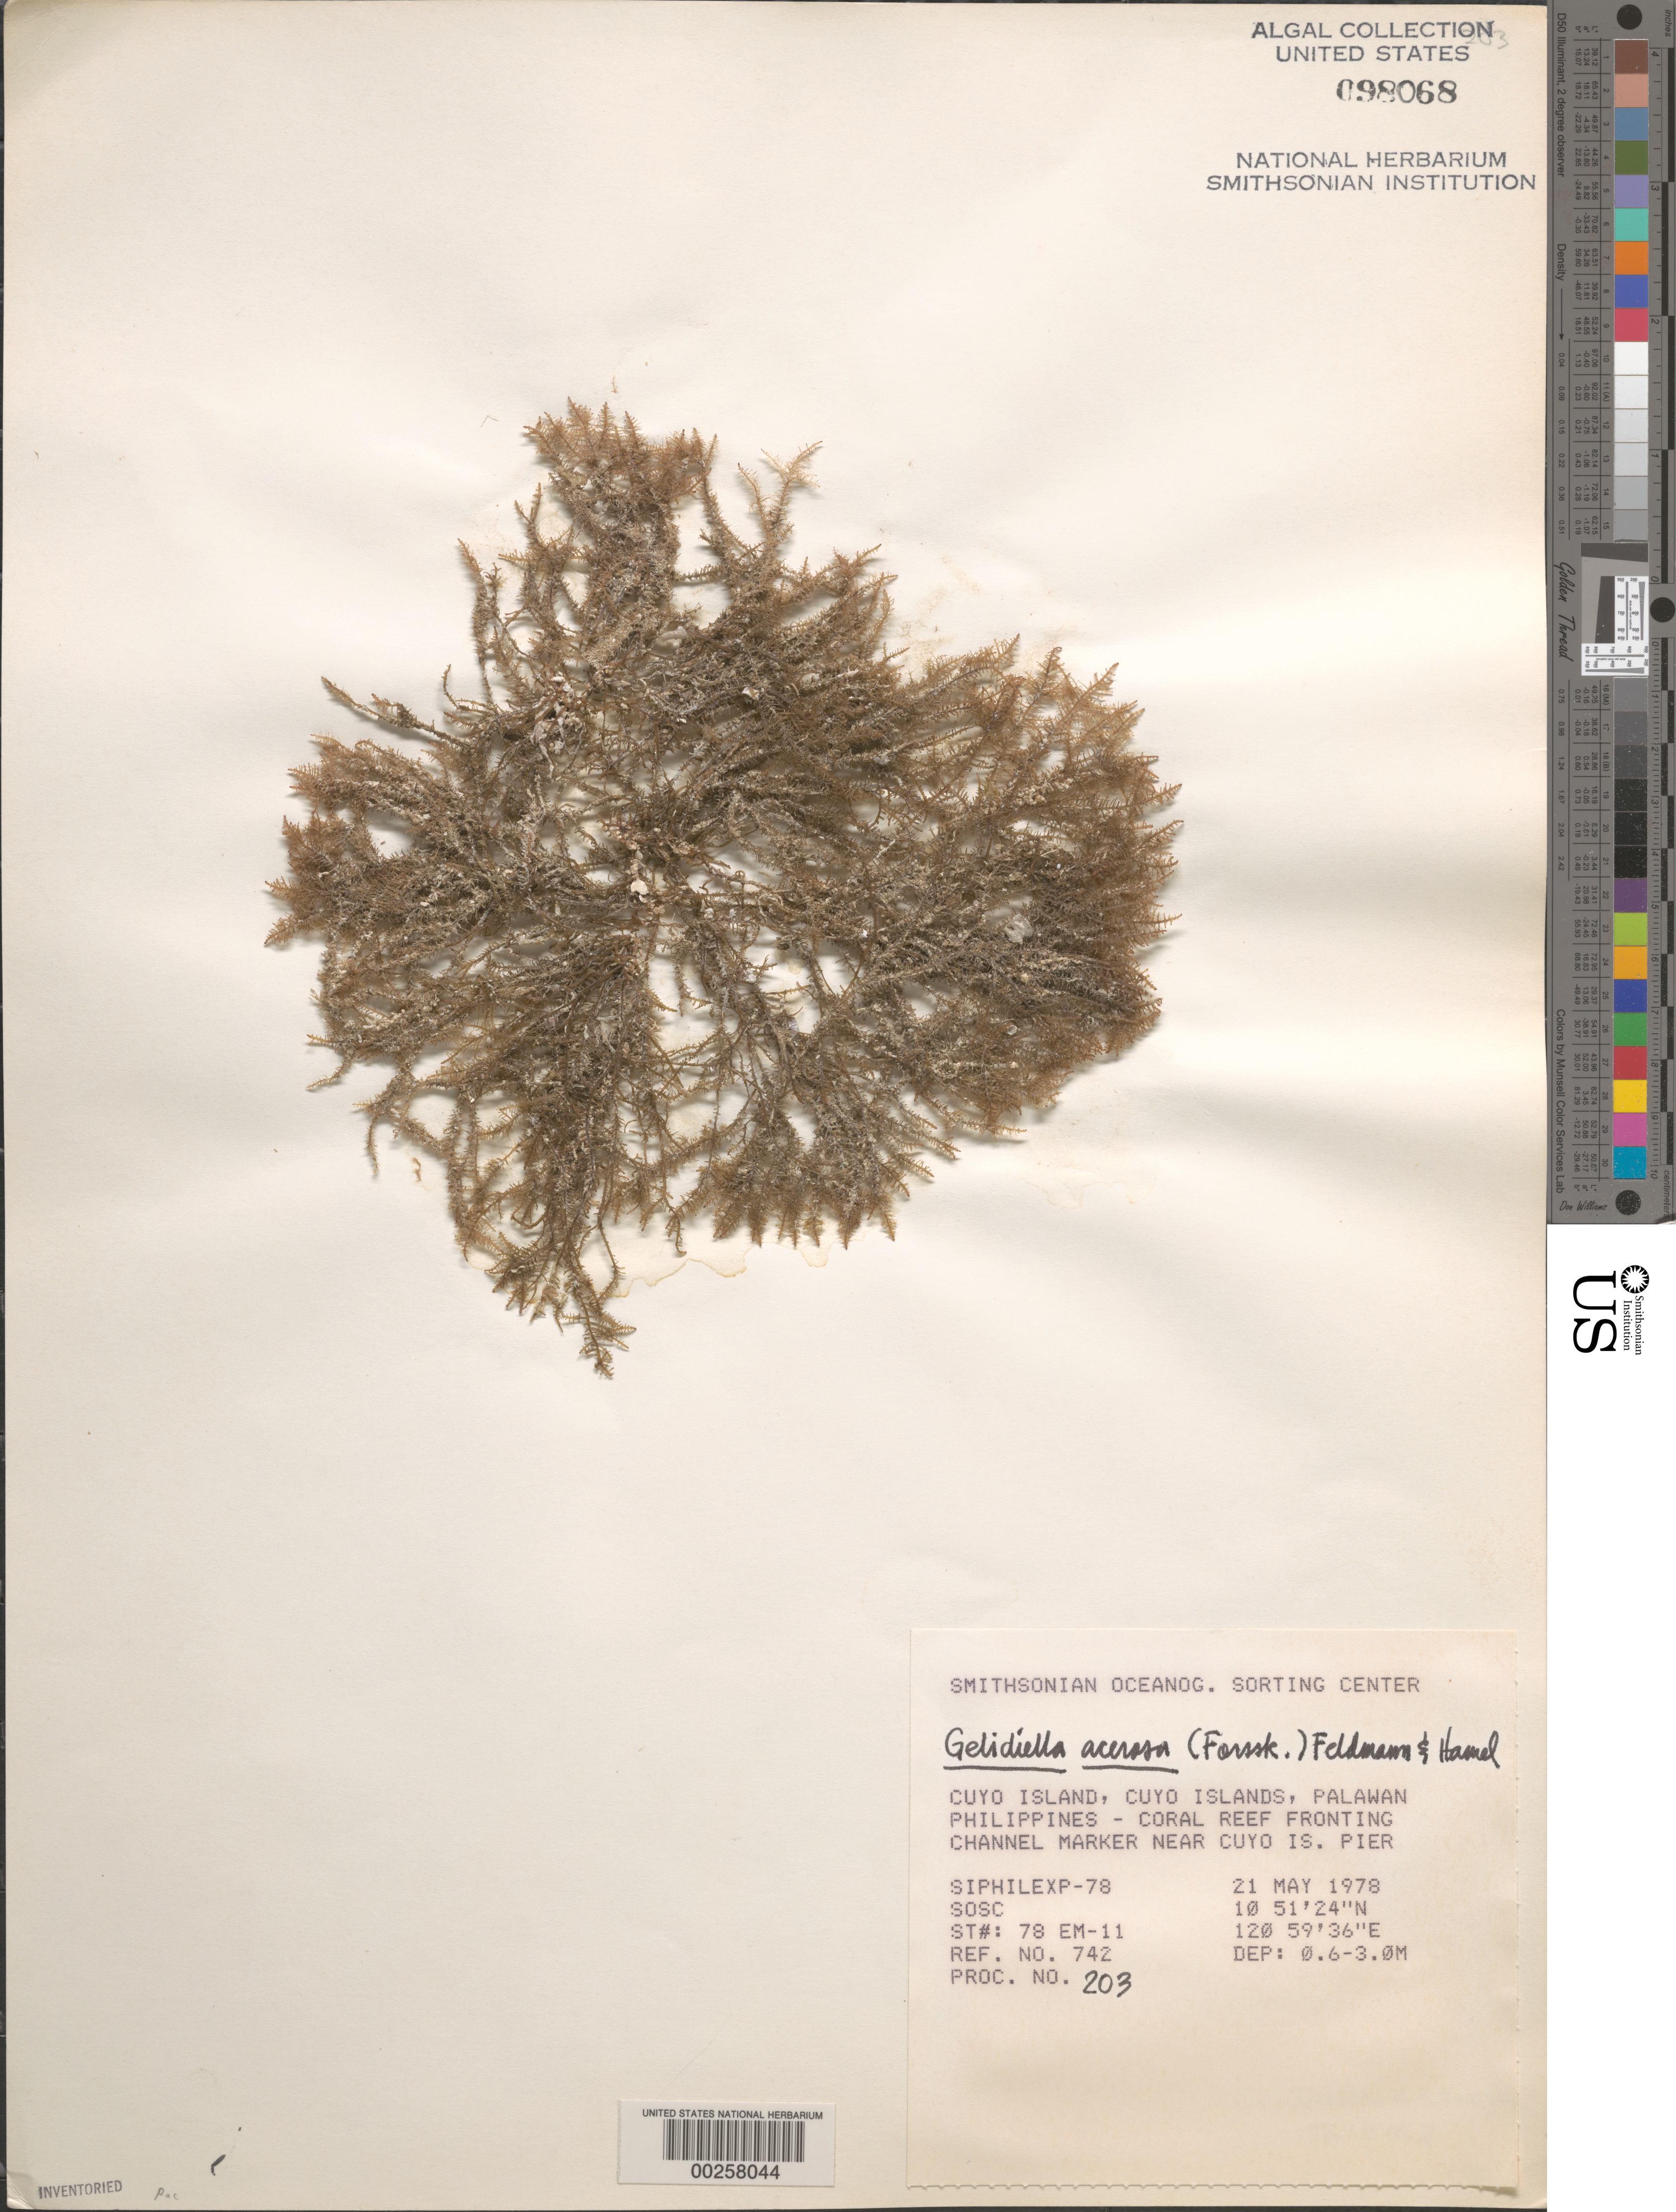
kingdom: Plantae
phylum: Rhodophyta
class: Florideophyceae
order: Gelidiales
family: Gelidiellaceae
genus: Gelidiella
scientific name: Gelidiella acerosa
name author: (Forssk.) Feldmann & G. Hamel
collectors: SOSC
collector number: Station 78 Em-11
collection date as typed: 21 May 1978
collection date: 1978-05-21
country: Philippines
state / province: Mimaropa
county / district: Palawan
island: Cuyo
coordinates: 10 51' 24" N, 120 59' 36" E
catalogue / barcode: US 98068